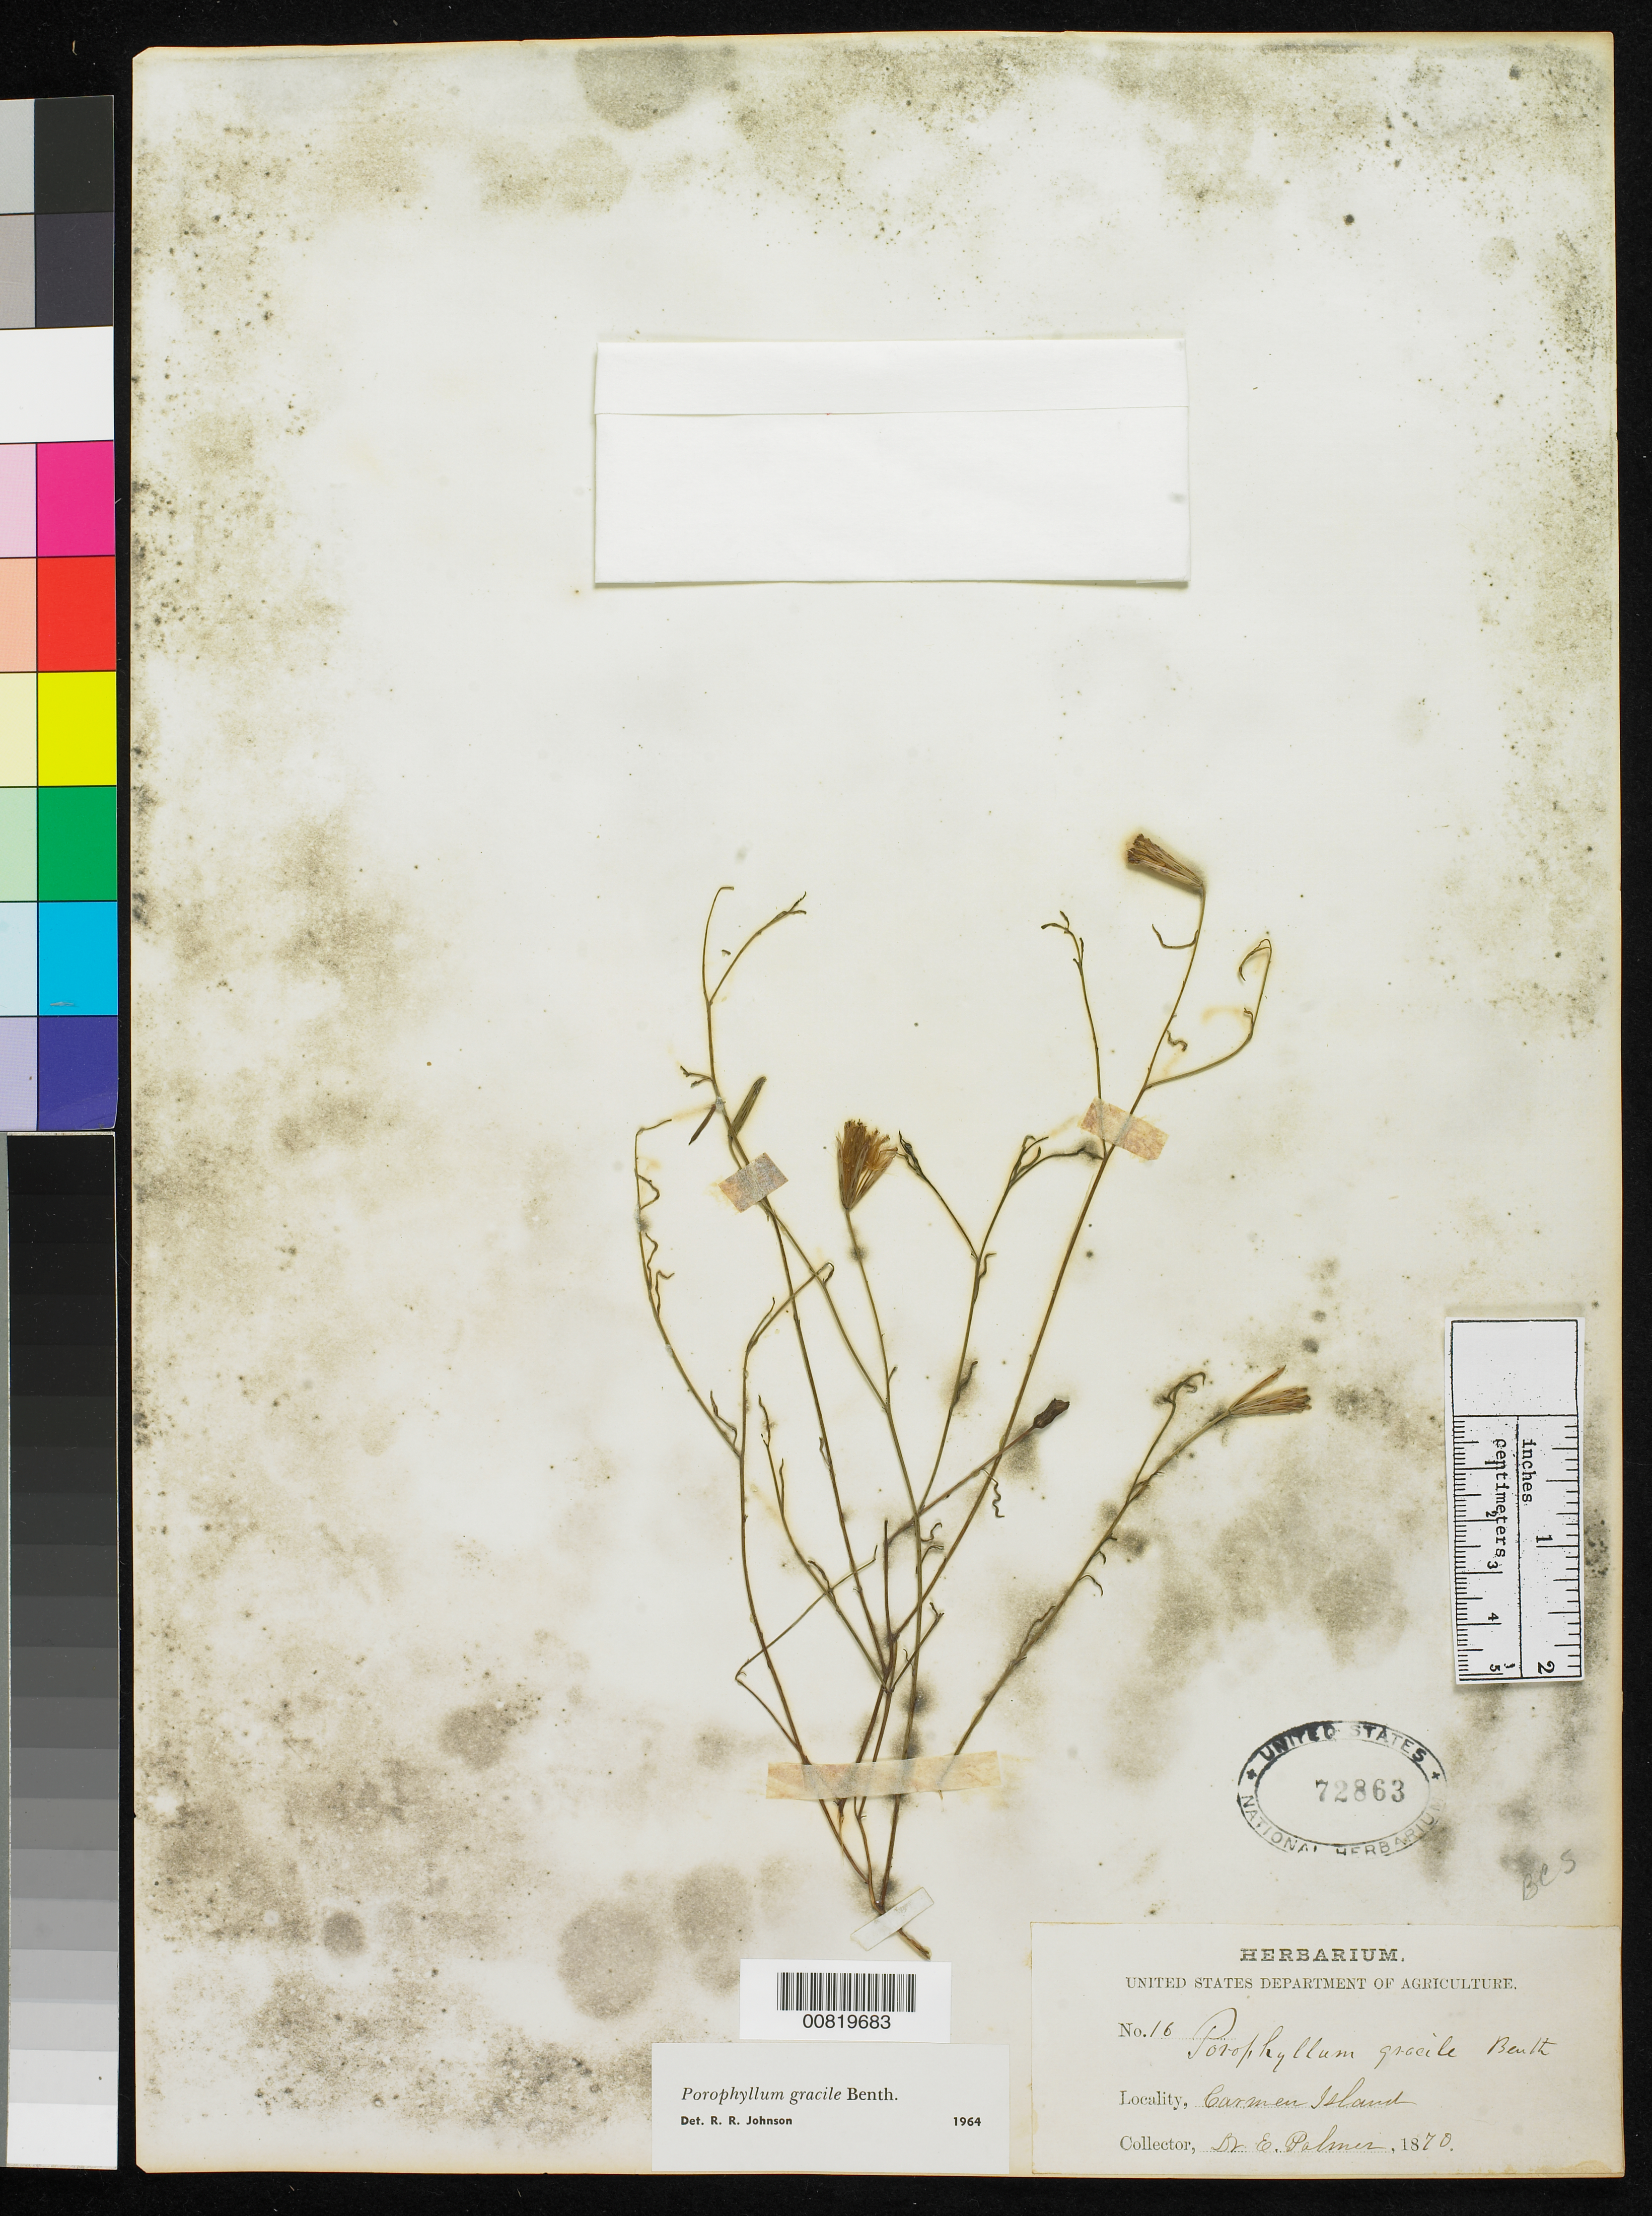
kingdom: Plantae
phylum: Tracheophyta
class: Magnoliopsida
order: Asterales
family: Asteraceae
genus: Porophyllum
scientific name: Porophyllum gracile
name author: Benth.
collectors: E. Palmer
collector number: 16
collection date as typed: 1870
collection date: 1870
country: Mexico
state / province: Baja California Sur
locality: Carmen Island, Baja California Sur.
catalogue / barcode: US 72863